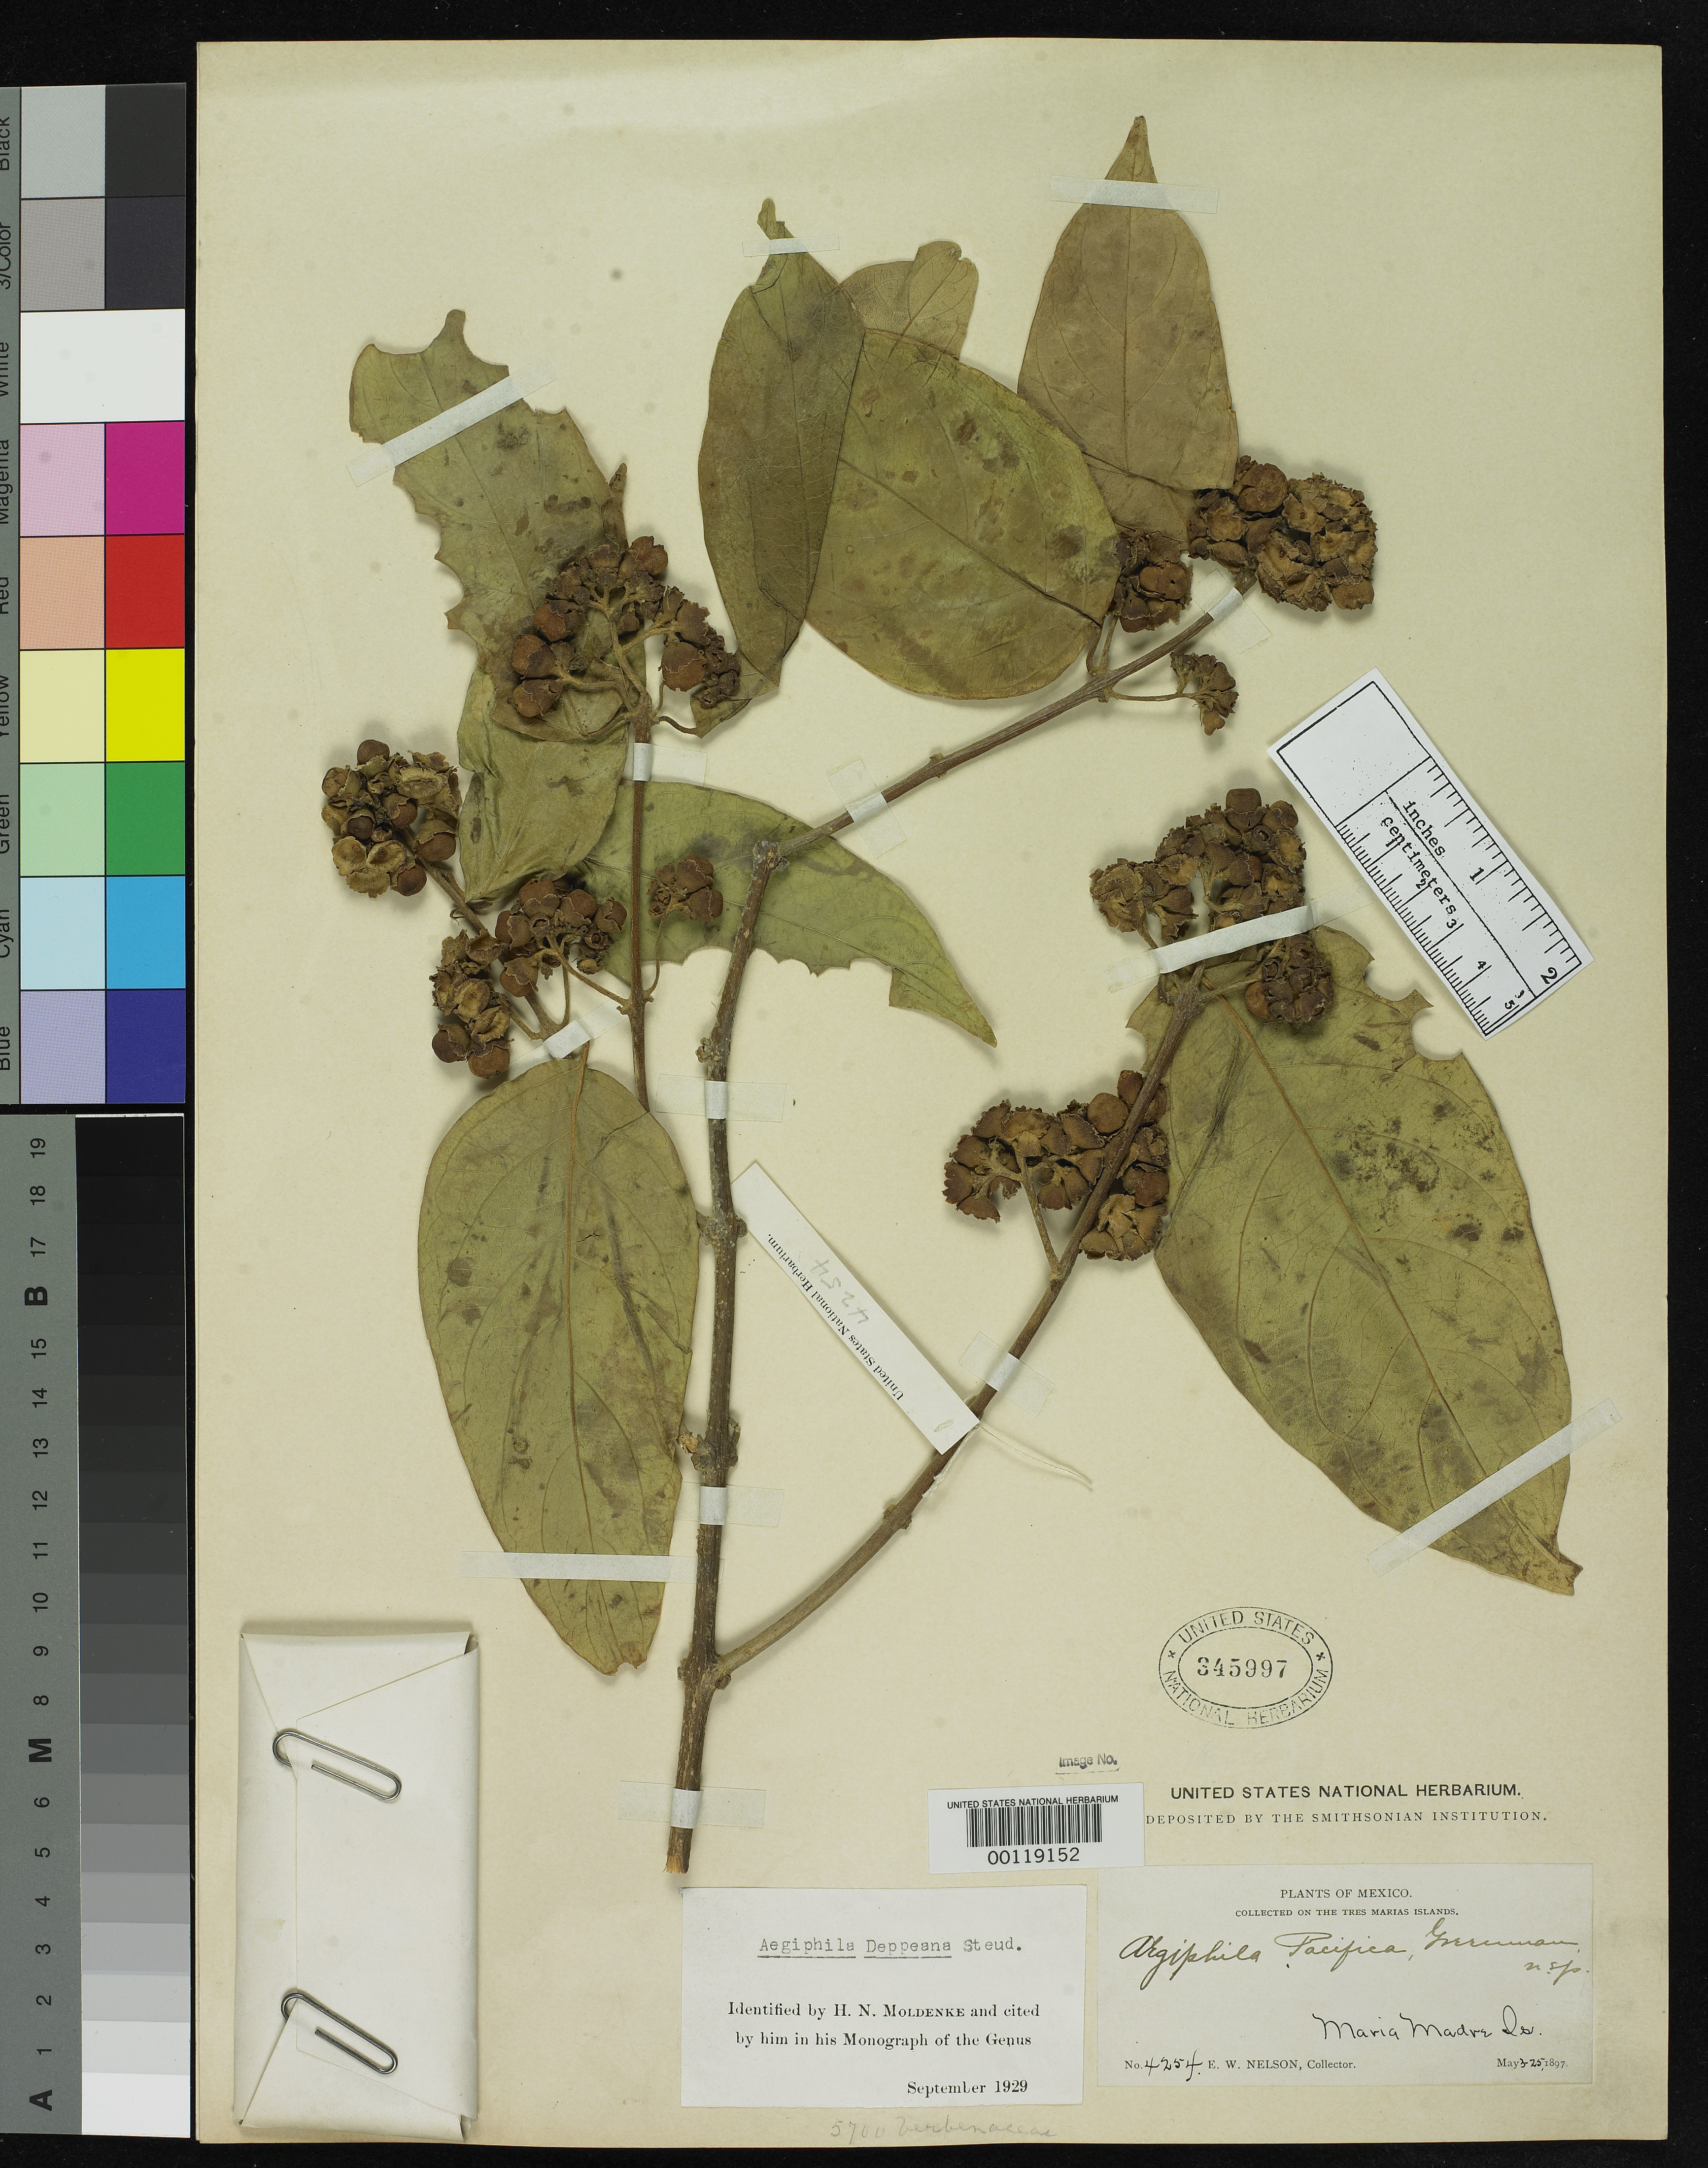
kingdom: Plantae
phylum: Tracheophyta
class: Magnoliopsida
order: Lamiales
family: Lamiaceae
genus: Aegiphila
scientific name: Aegiphila pacifica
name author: Greenm.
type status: Syntype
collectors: E. W. Nelson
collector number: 4254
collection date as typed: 03 May 1897 to 25 May 1897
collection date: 1897-05-03/1897-05-25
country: Mexico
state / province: Nayarit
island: Maria Madre Island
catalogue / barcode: US 345997